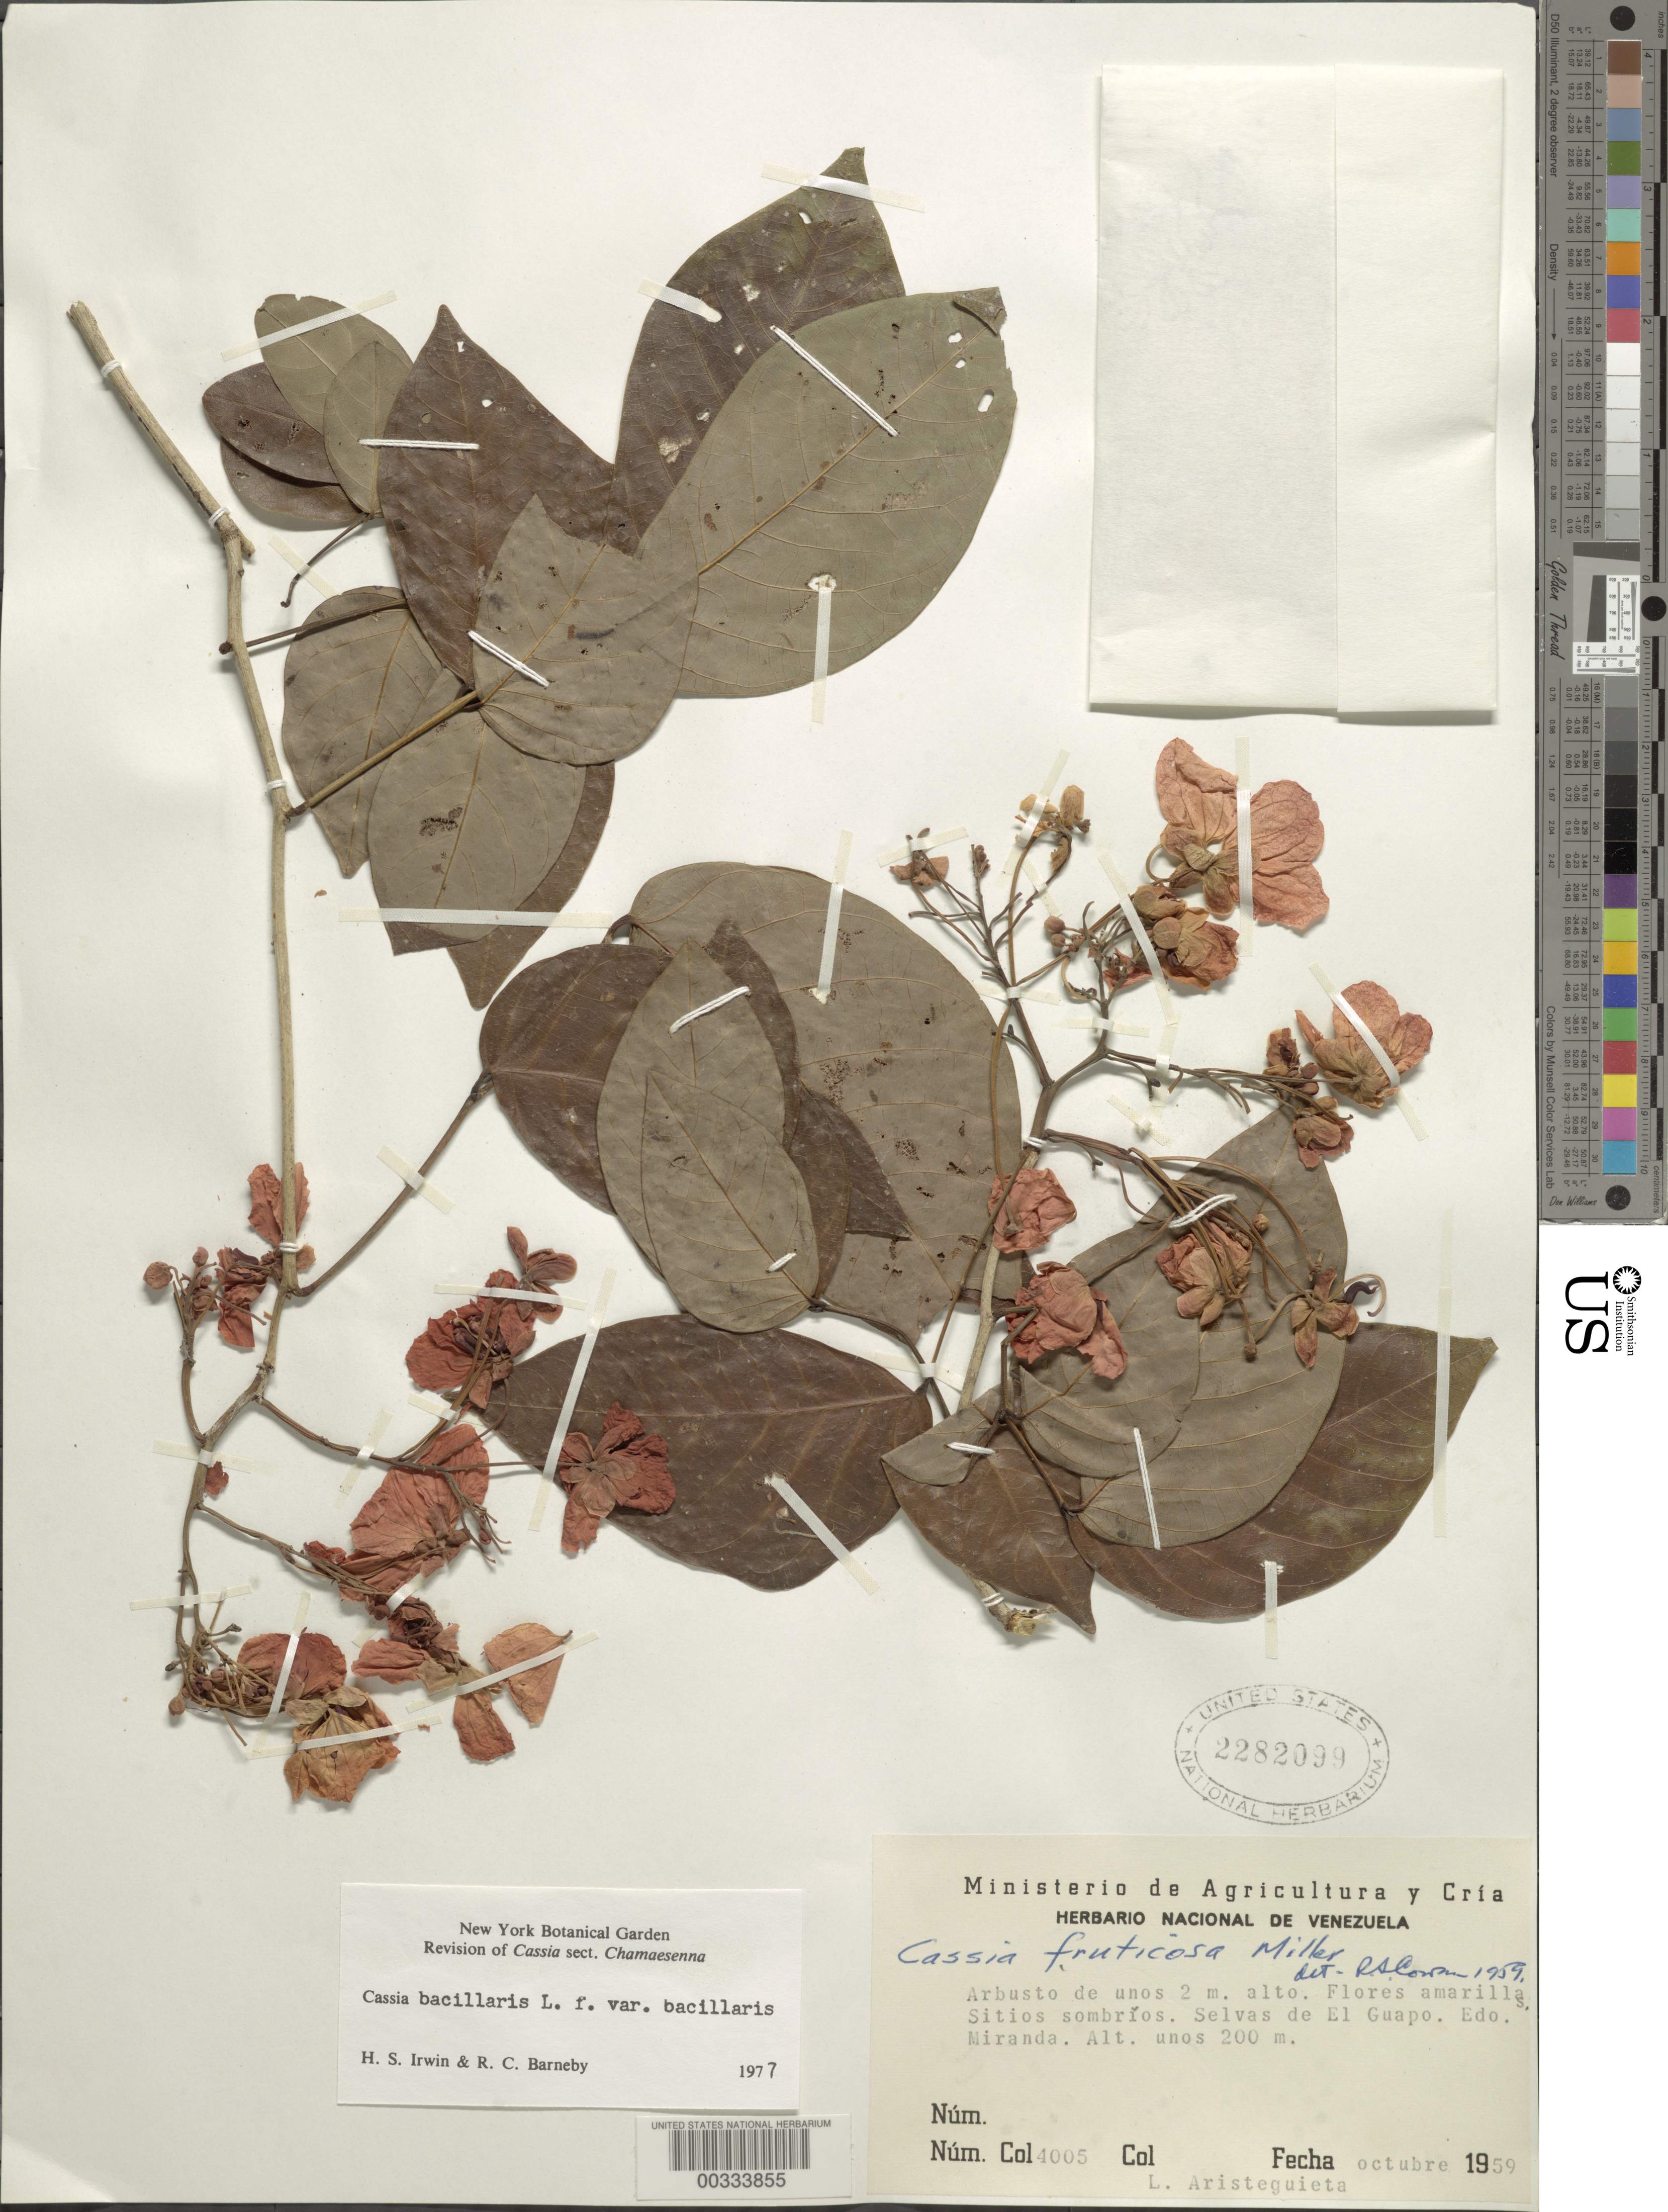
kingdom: Plantae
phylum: Tracheophyta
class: Magnoliopsida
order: Fabales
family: Fabaceae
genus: Senna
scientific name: Senna bacillaris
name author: (L. f.) H.S. Irwin & Barneby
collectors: L. Aristeguieta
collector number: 4005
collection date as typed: Oct 1959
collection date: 1959-10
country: Venezuela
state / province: Miranda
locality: Forests of el guapo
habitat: Gloomy site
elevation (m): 200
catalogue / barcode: US 2282099